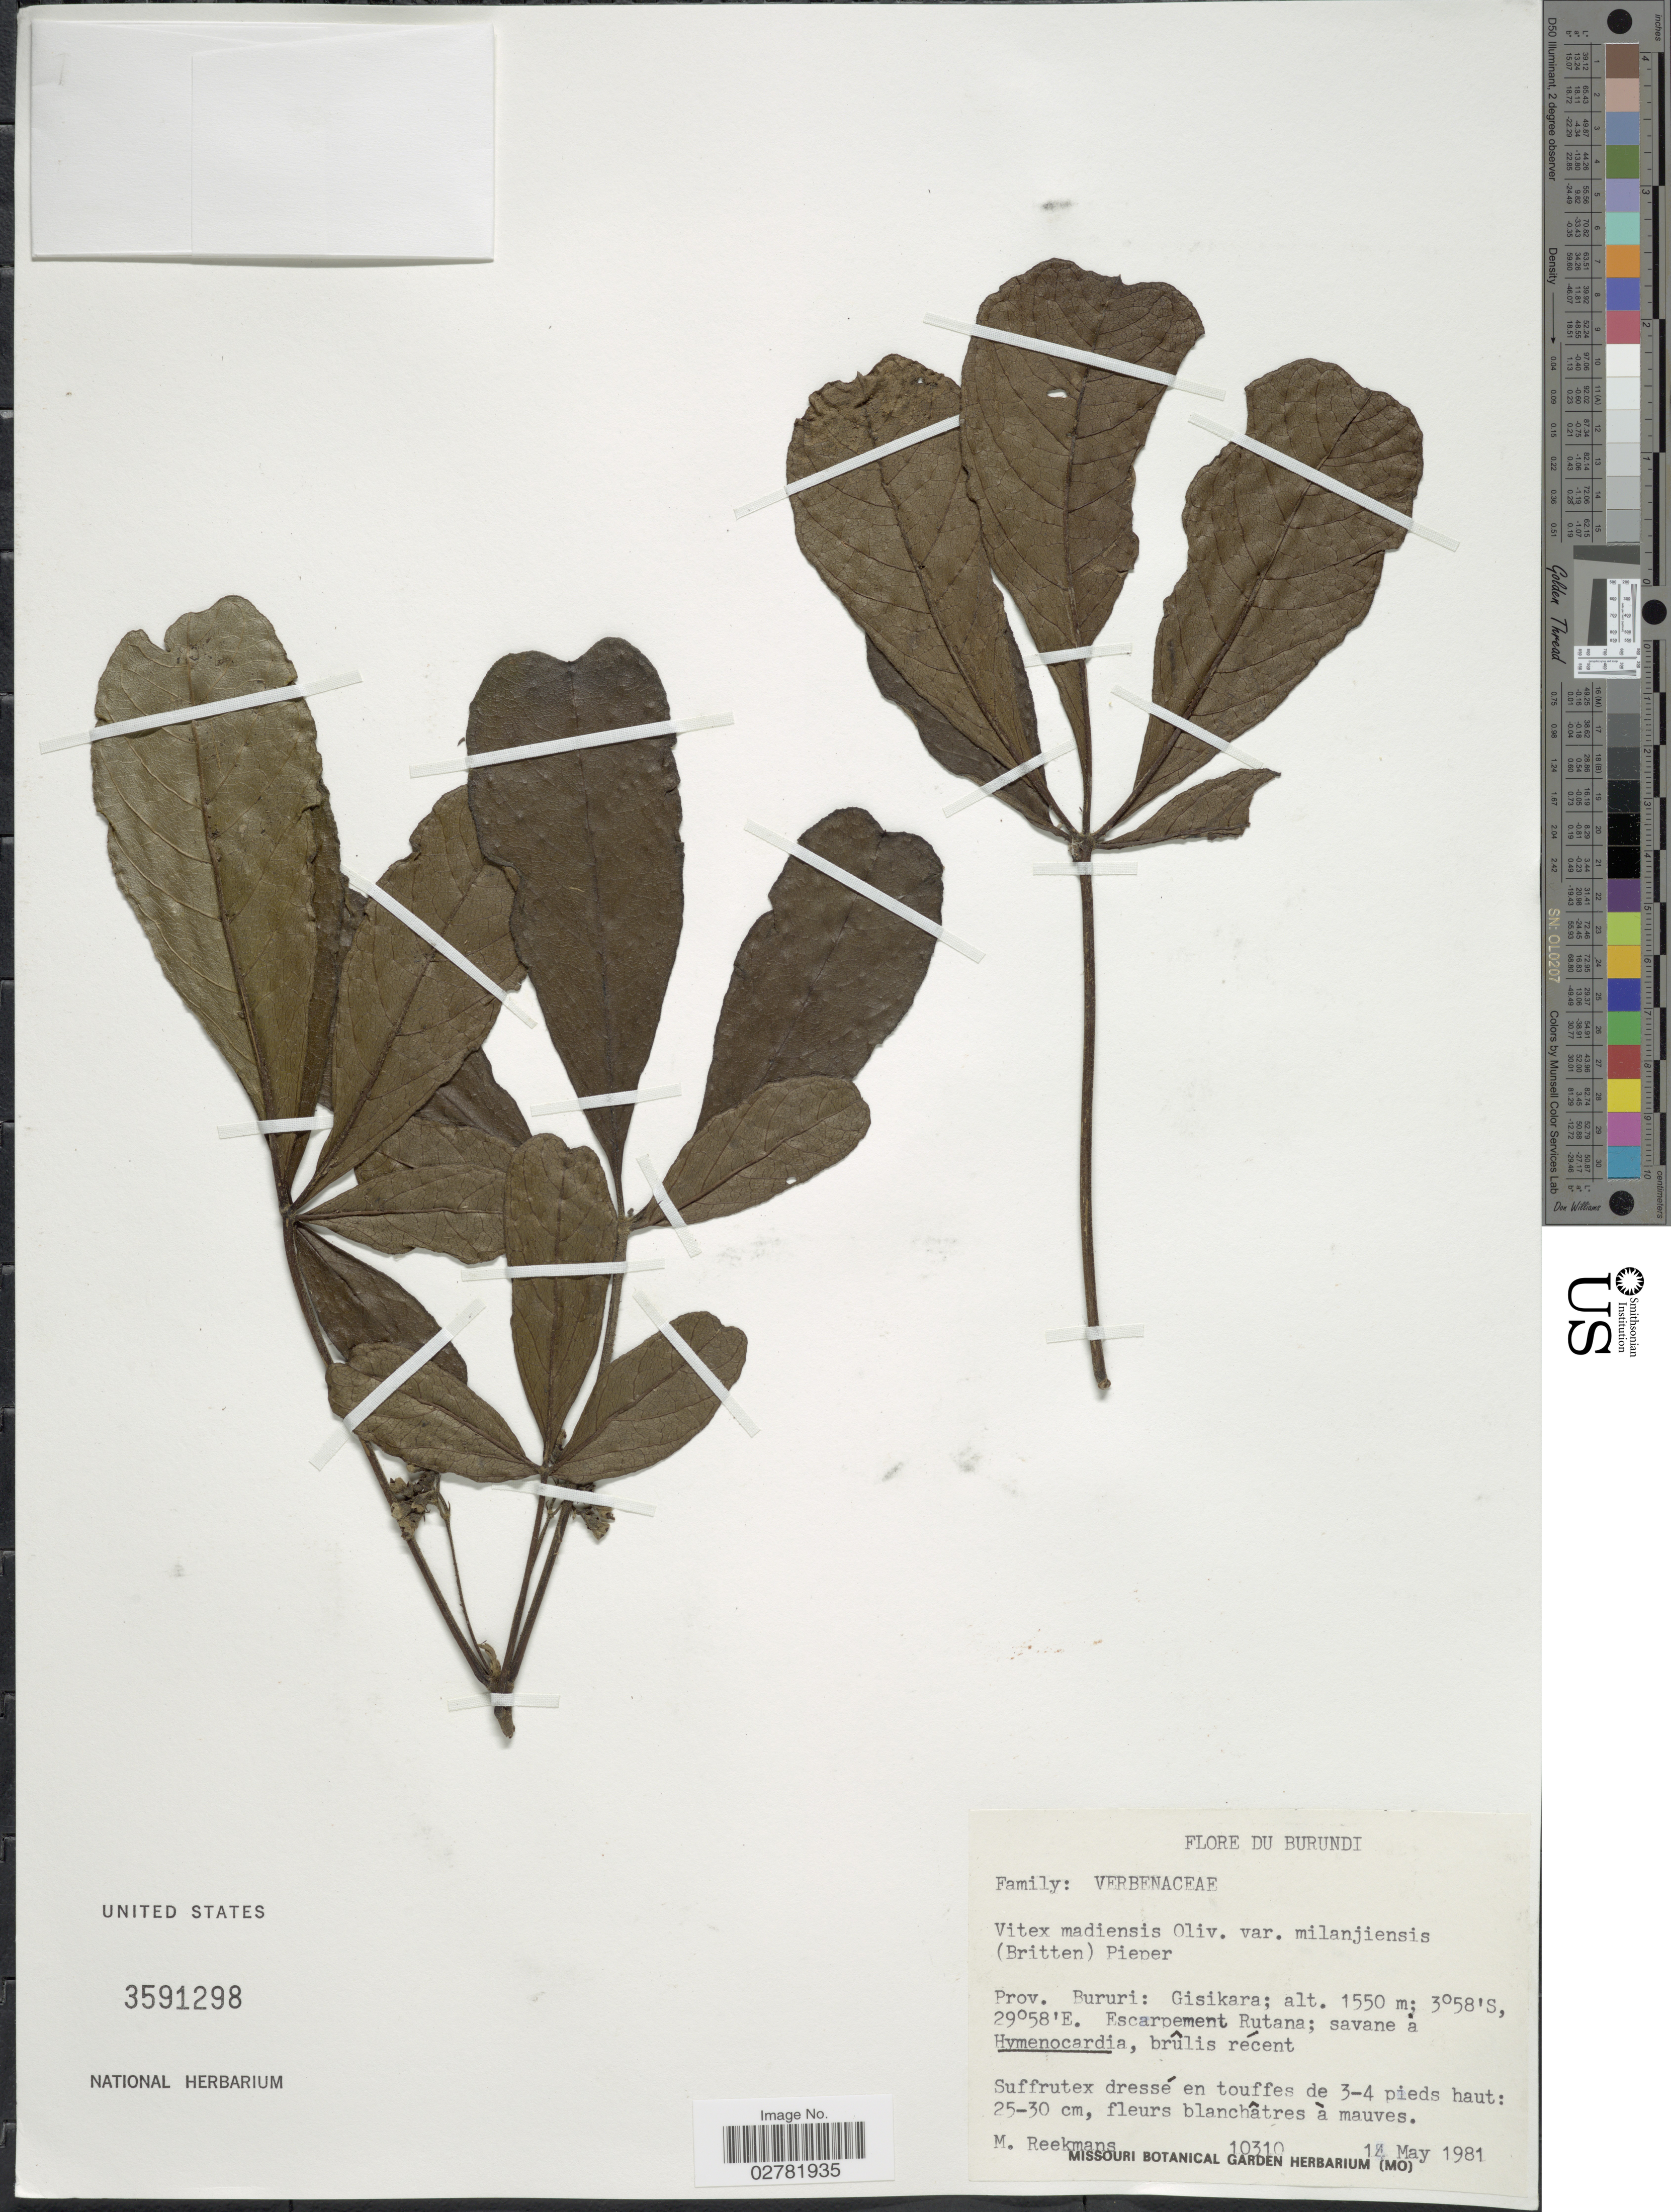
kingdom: Plantae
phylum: Tracheophyta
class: Magnoliopsida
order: Lamiales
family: Lamiaceae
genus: Vitex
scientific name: Vitex madiensis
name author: Oliv.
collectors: M. Reekmans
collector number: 10310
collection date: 1981-05-14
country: Burundi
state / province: Bururi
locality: Gisikara. Escarpement Rutana.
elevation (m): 1550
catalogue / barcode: US 3591298